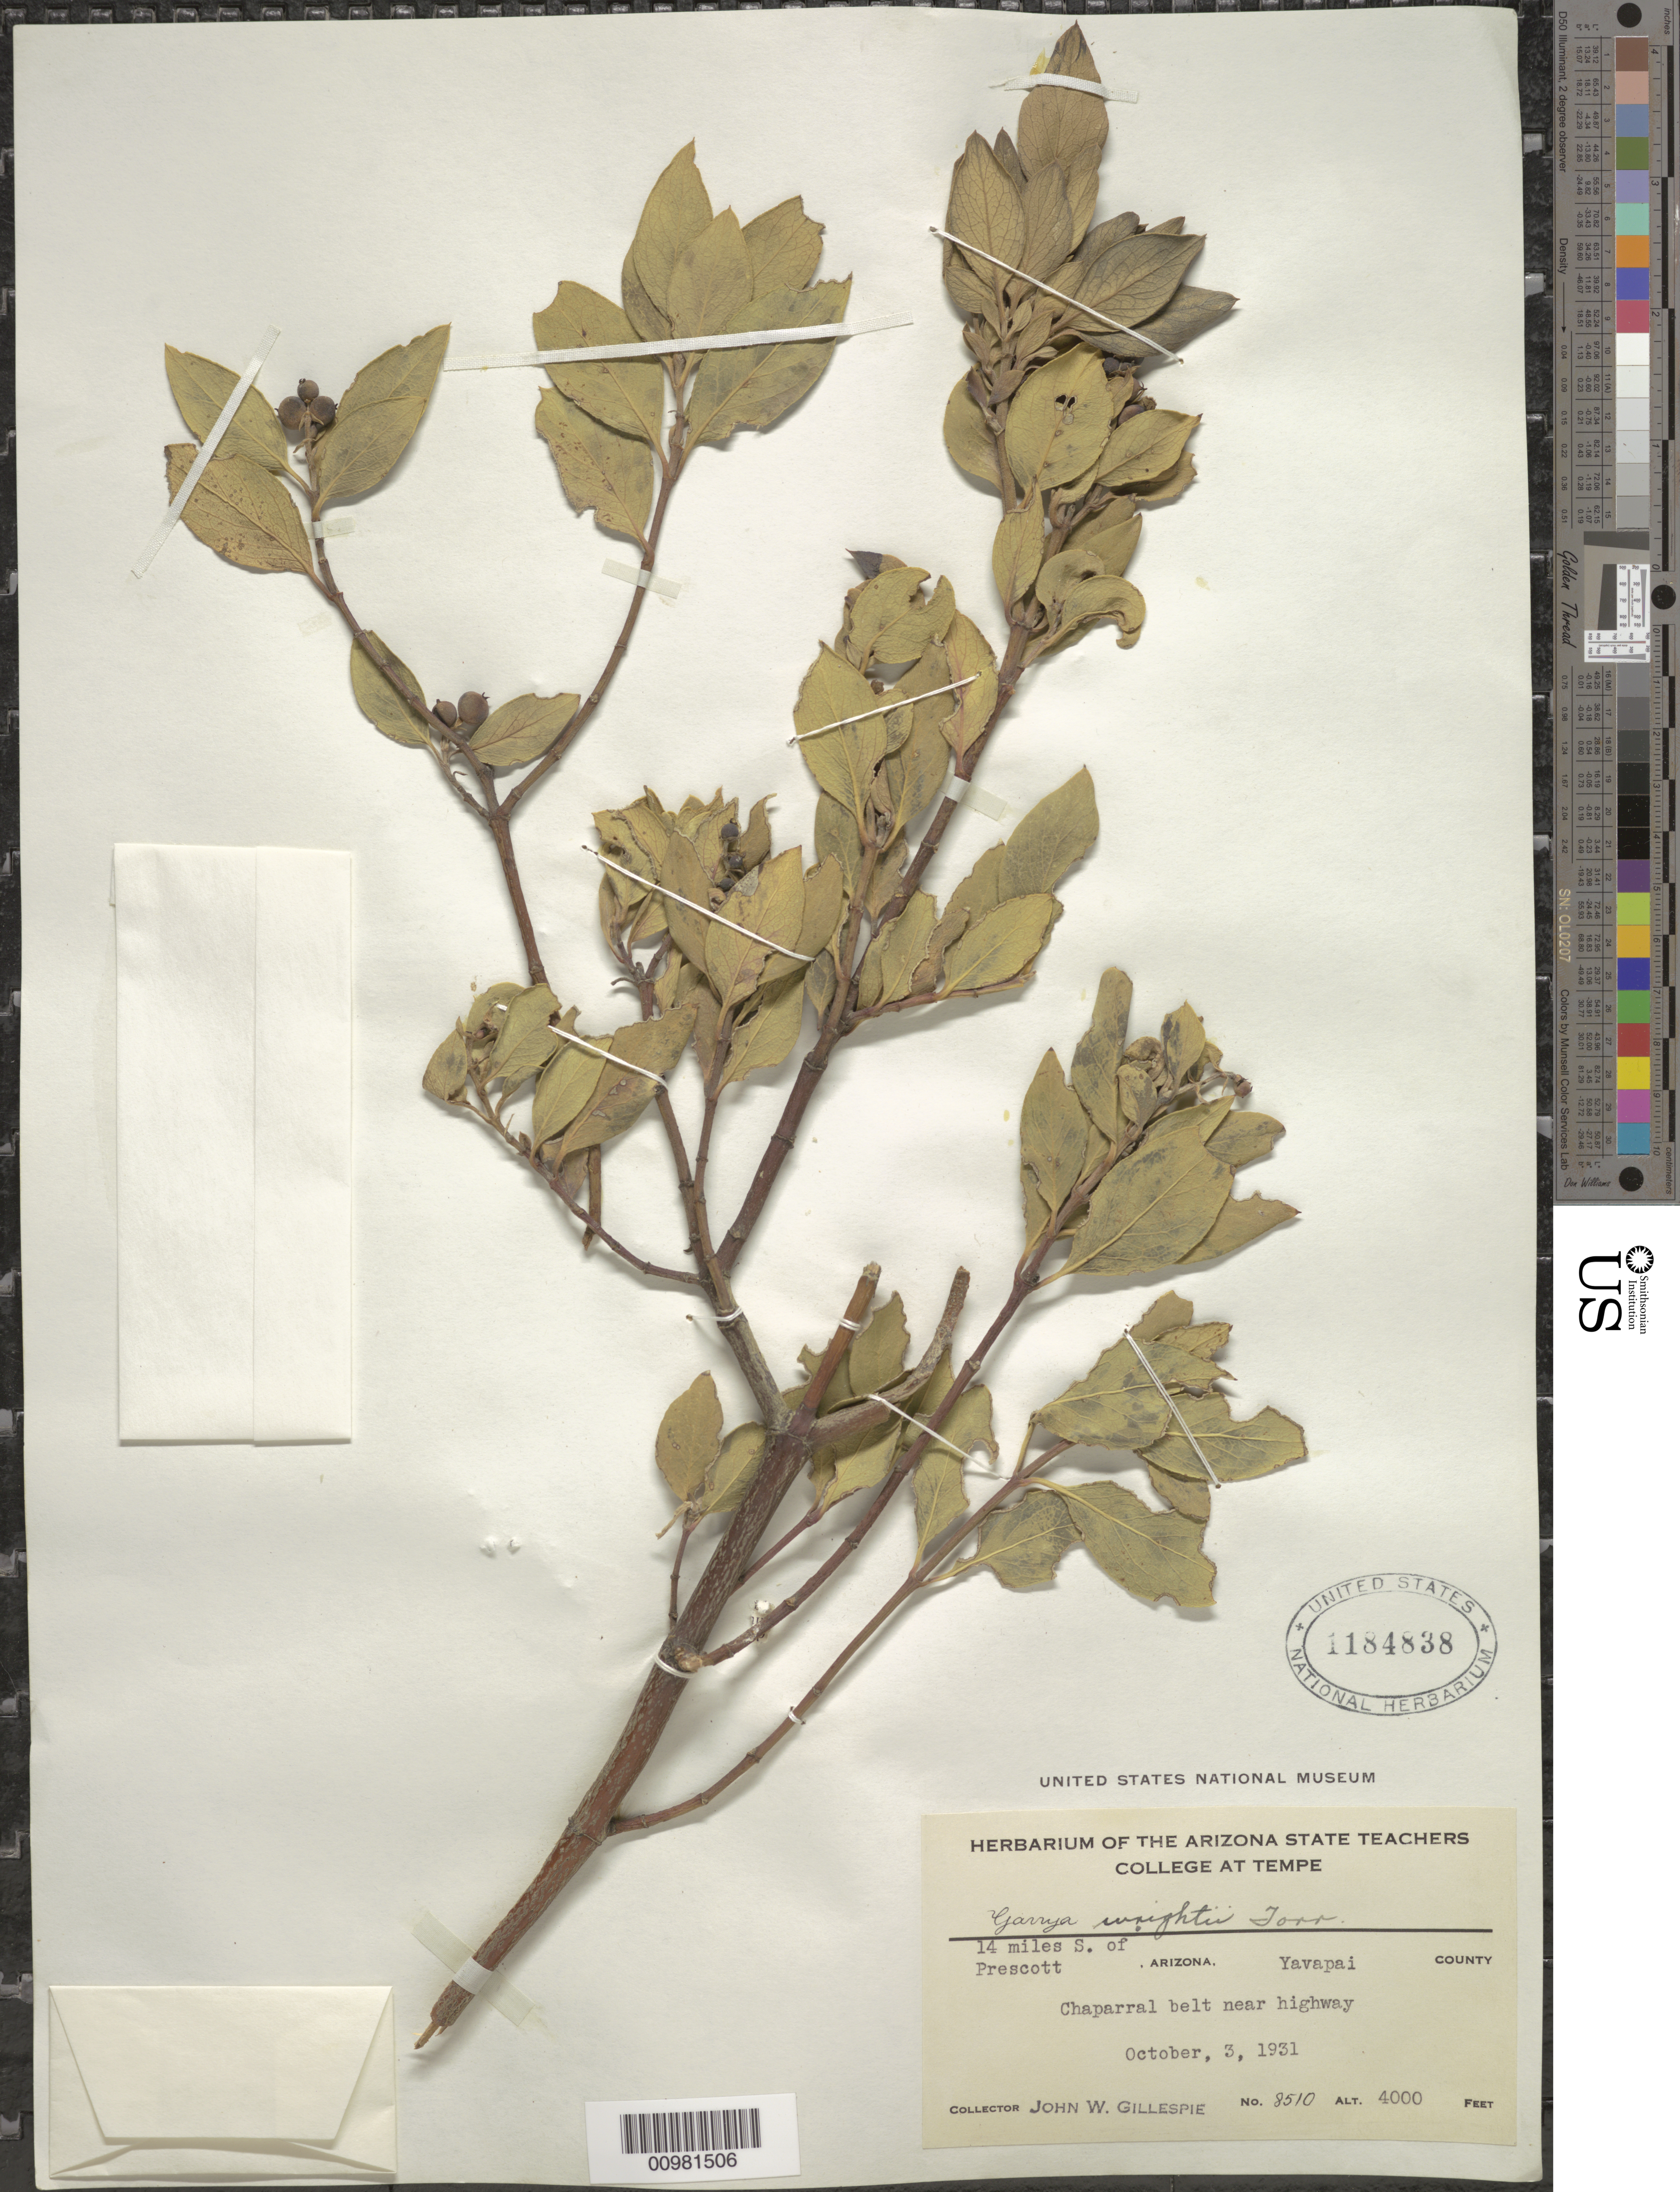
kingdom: Plantae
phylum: Tracheophyta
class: Magnoliopsida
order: Garryales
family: Garryaceae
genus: Garrya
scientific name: Garrya wrightii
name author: Torr.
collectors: J. W. Gillespie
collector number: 8510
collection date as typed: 03 Oct 1931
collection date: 1931-10-03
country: United States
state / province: Arizona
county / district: Yavapai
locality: Chaparral belt near highway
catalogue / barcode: US 1184838